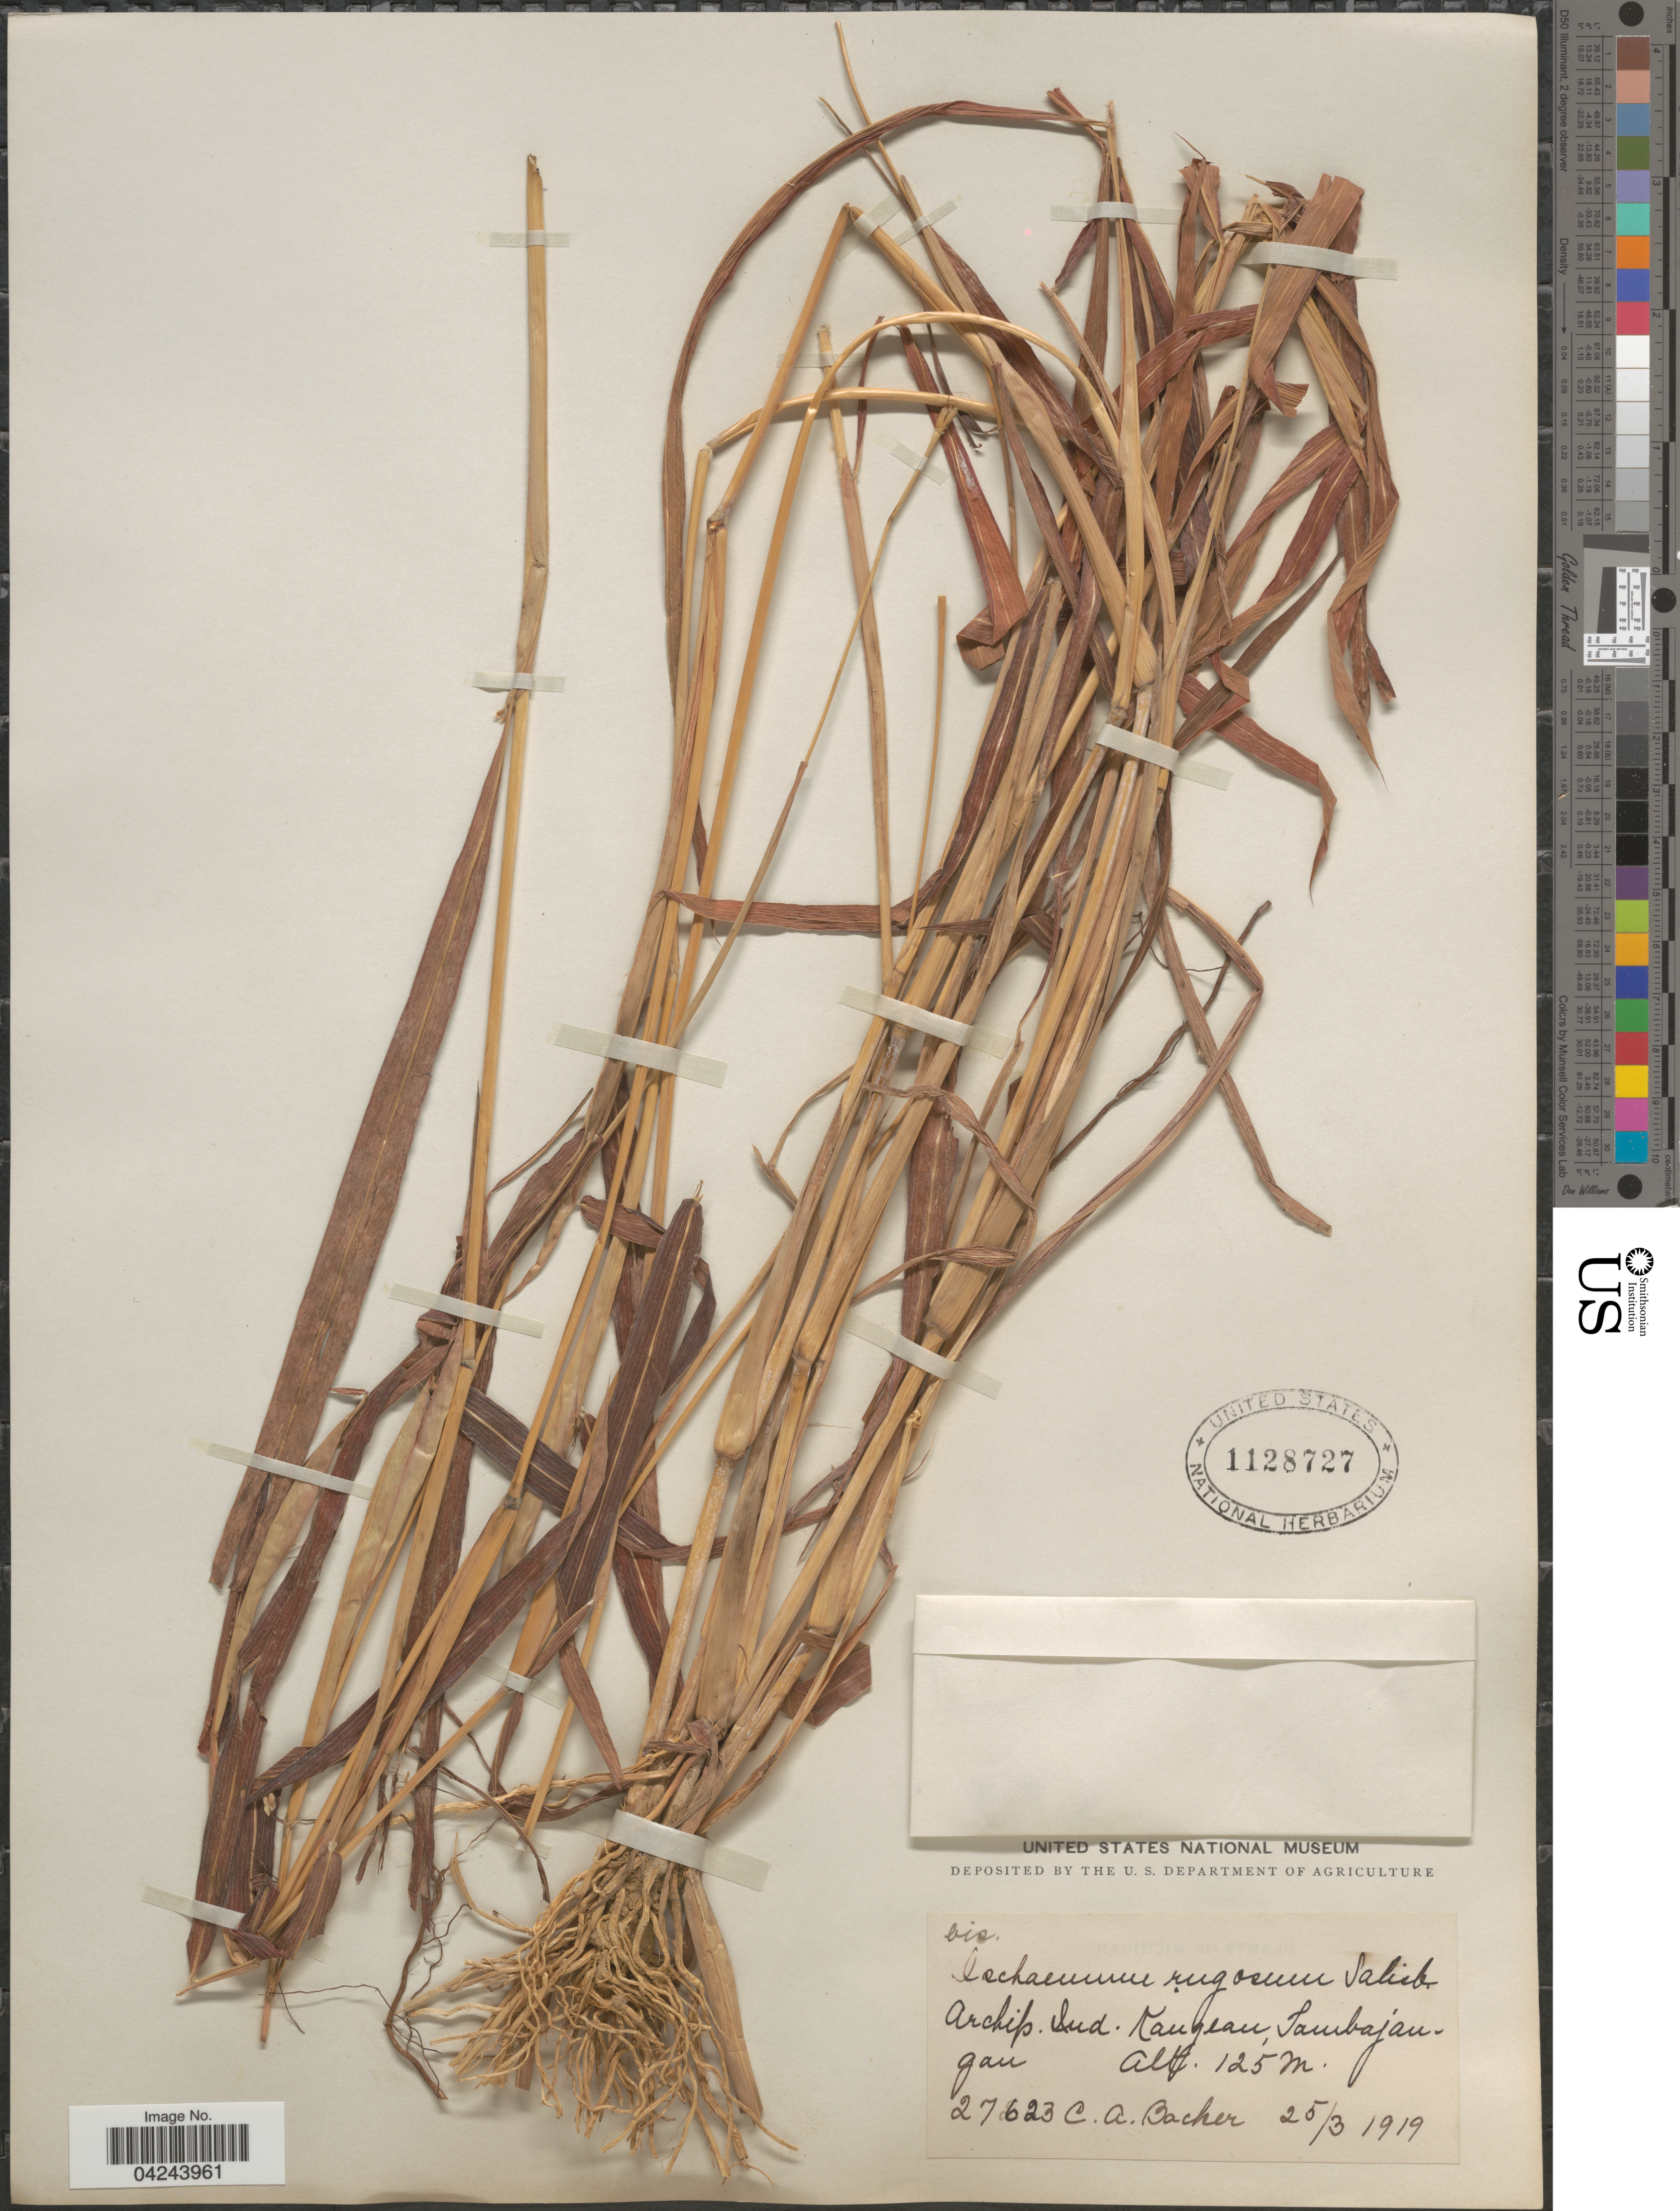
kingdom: Plantae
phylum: Tracheophyta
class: Liliopsida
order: Poales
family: Poaceae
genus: Ischaemum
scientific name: Ischaemum rugosum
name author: Salisb.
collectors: C. A. Backer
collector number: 27623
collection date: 1919-03-25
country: Indonesia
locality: Archip. Ind. Kangean, Tambajangan.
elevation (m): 125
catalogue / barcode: US 1128727